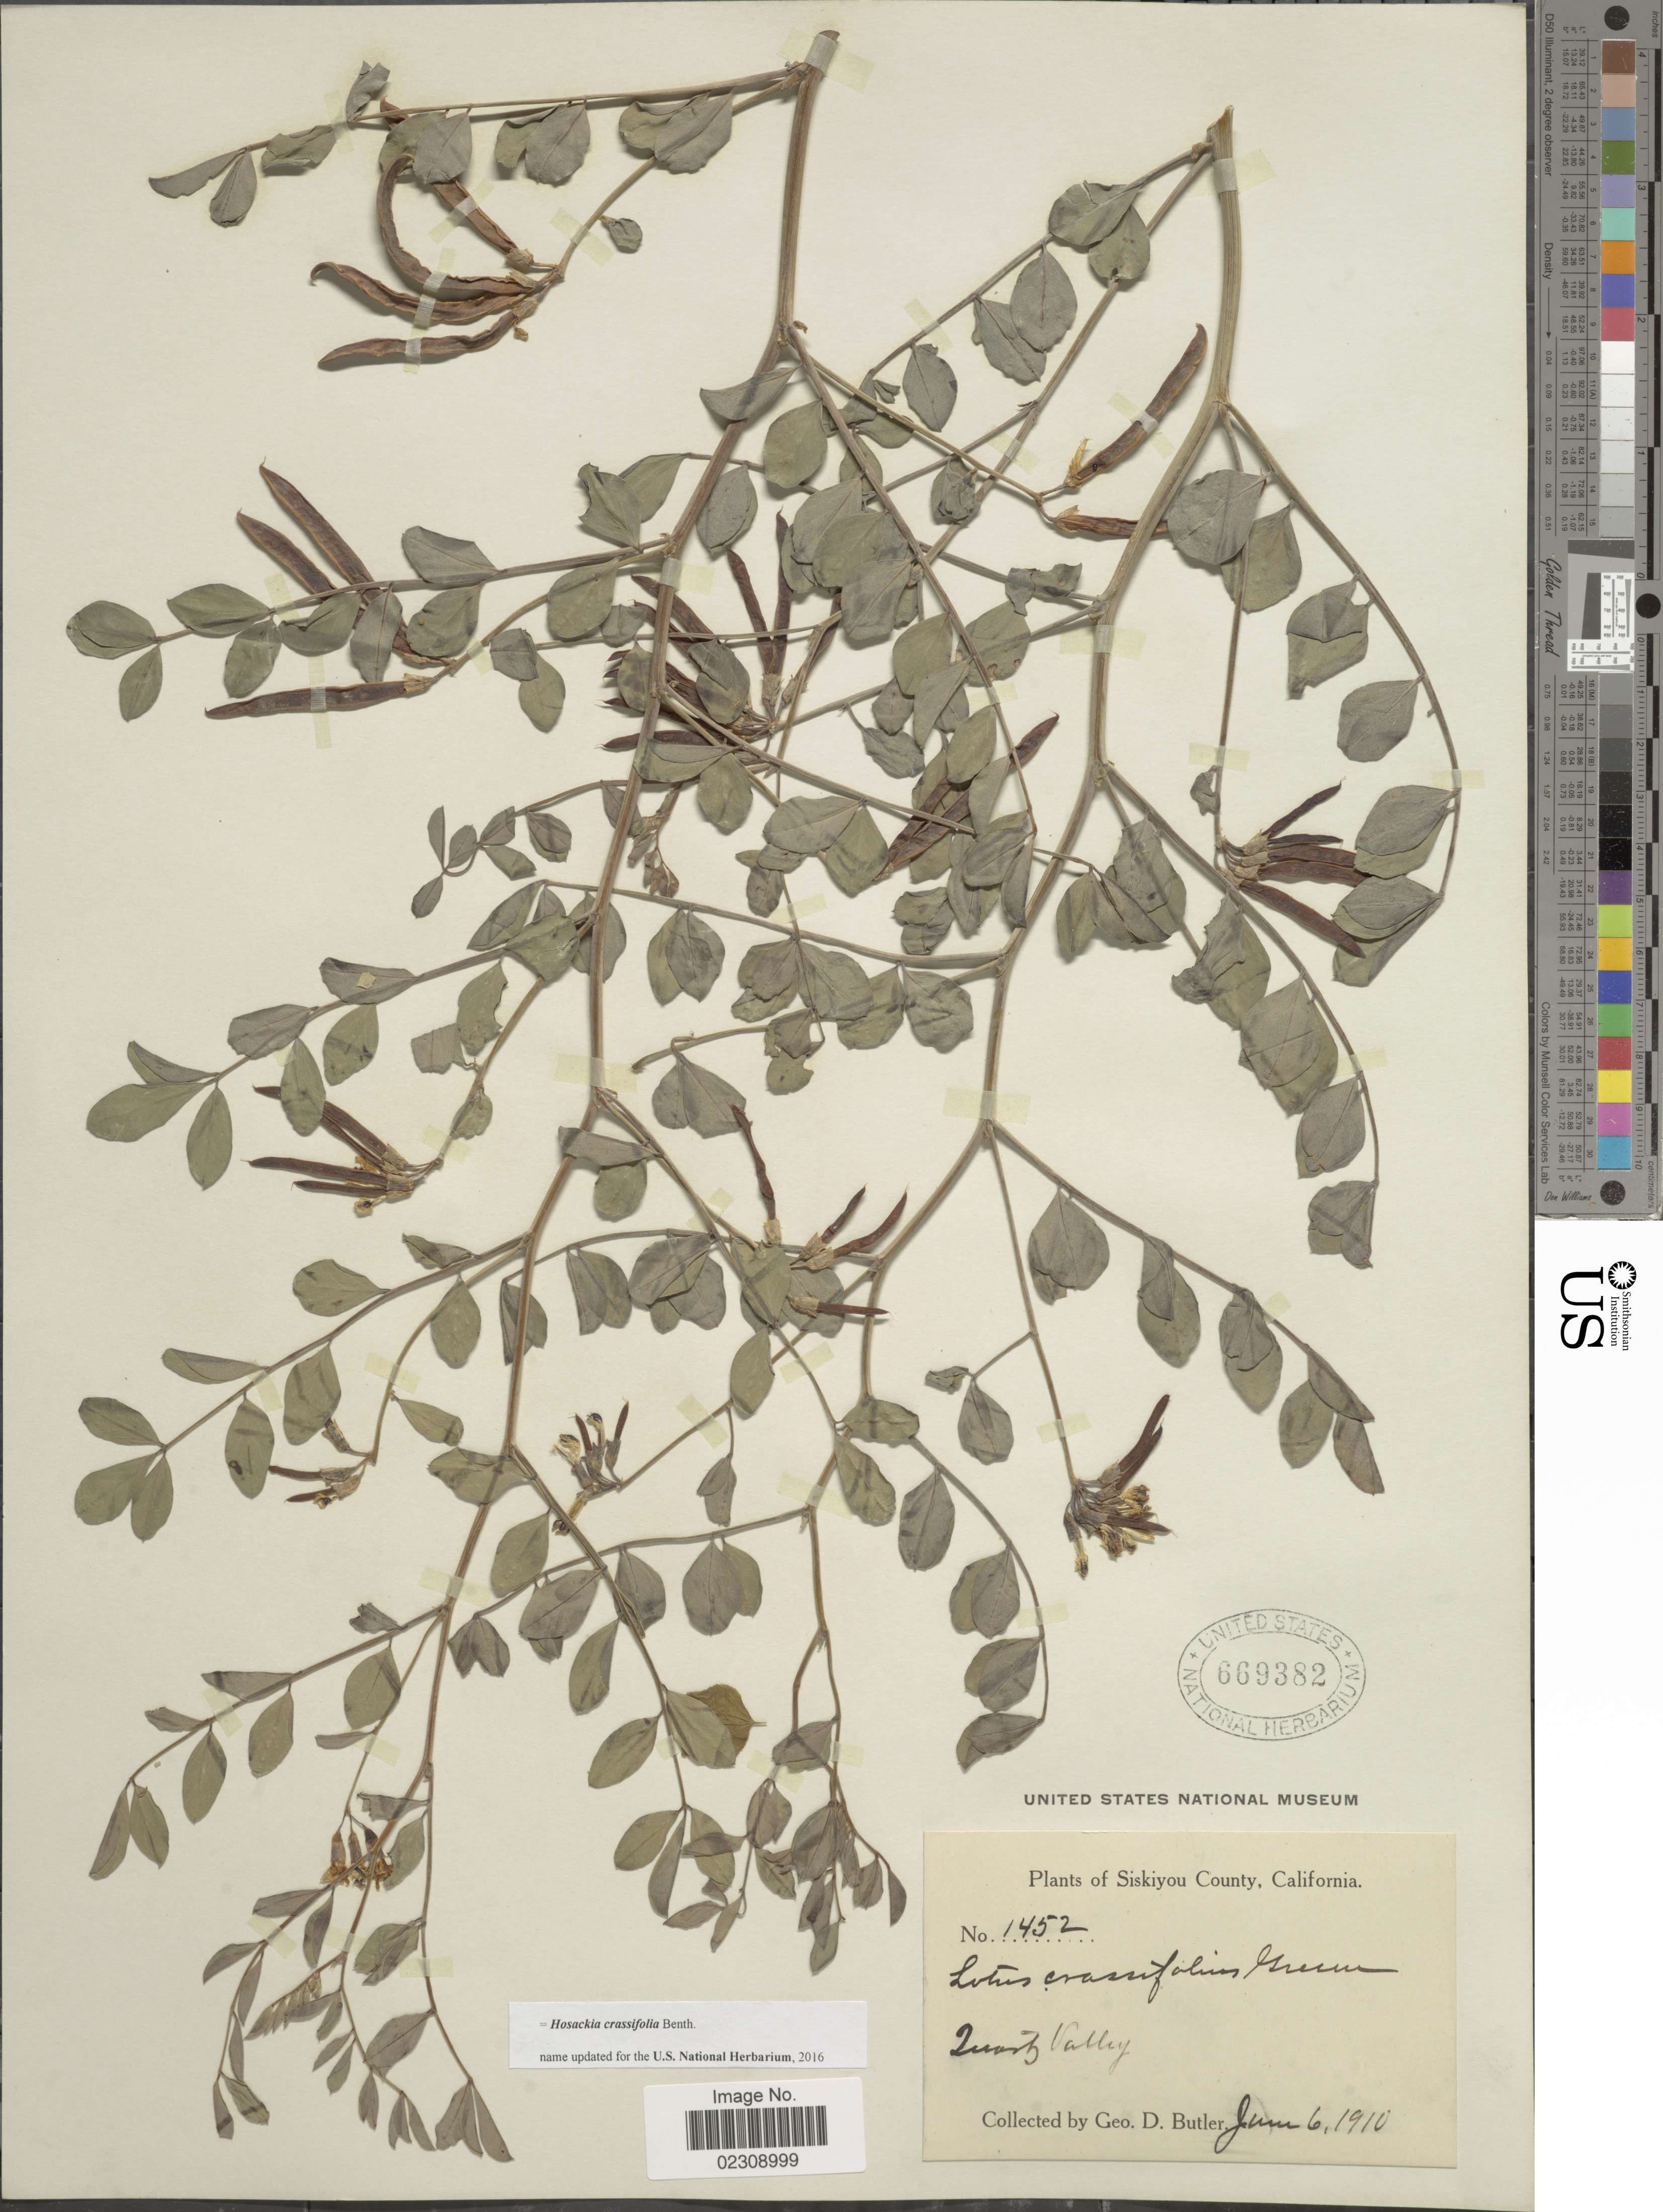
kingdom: Plantae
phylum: Tracheophyta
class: Magnoliopsida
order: Fabales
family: Fabaceae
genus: Hosackia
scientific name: Hosackia crassifolia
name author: Benth.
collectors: G. D. Butler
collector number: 1452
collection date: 1910-06-06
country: United States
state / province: California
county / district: Siskiyou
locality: Siskiyou County. Quartz Valley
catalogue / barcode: US 669382